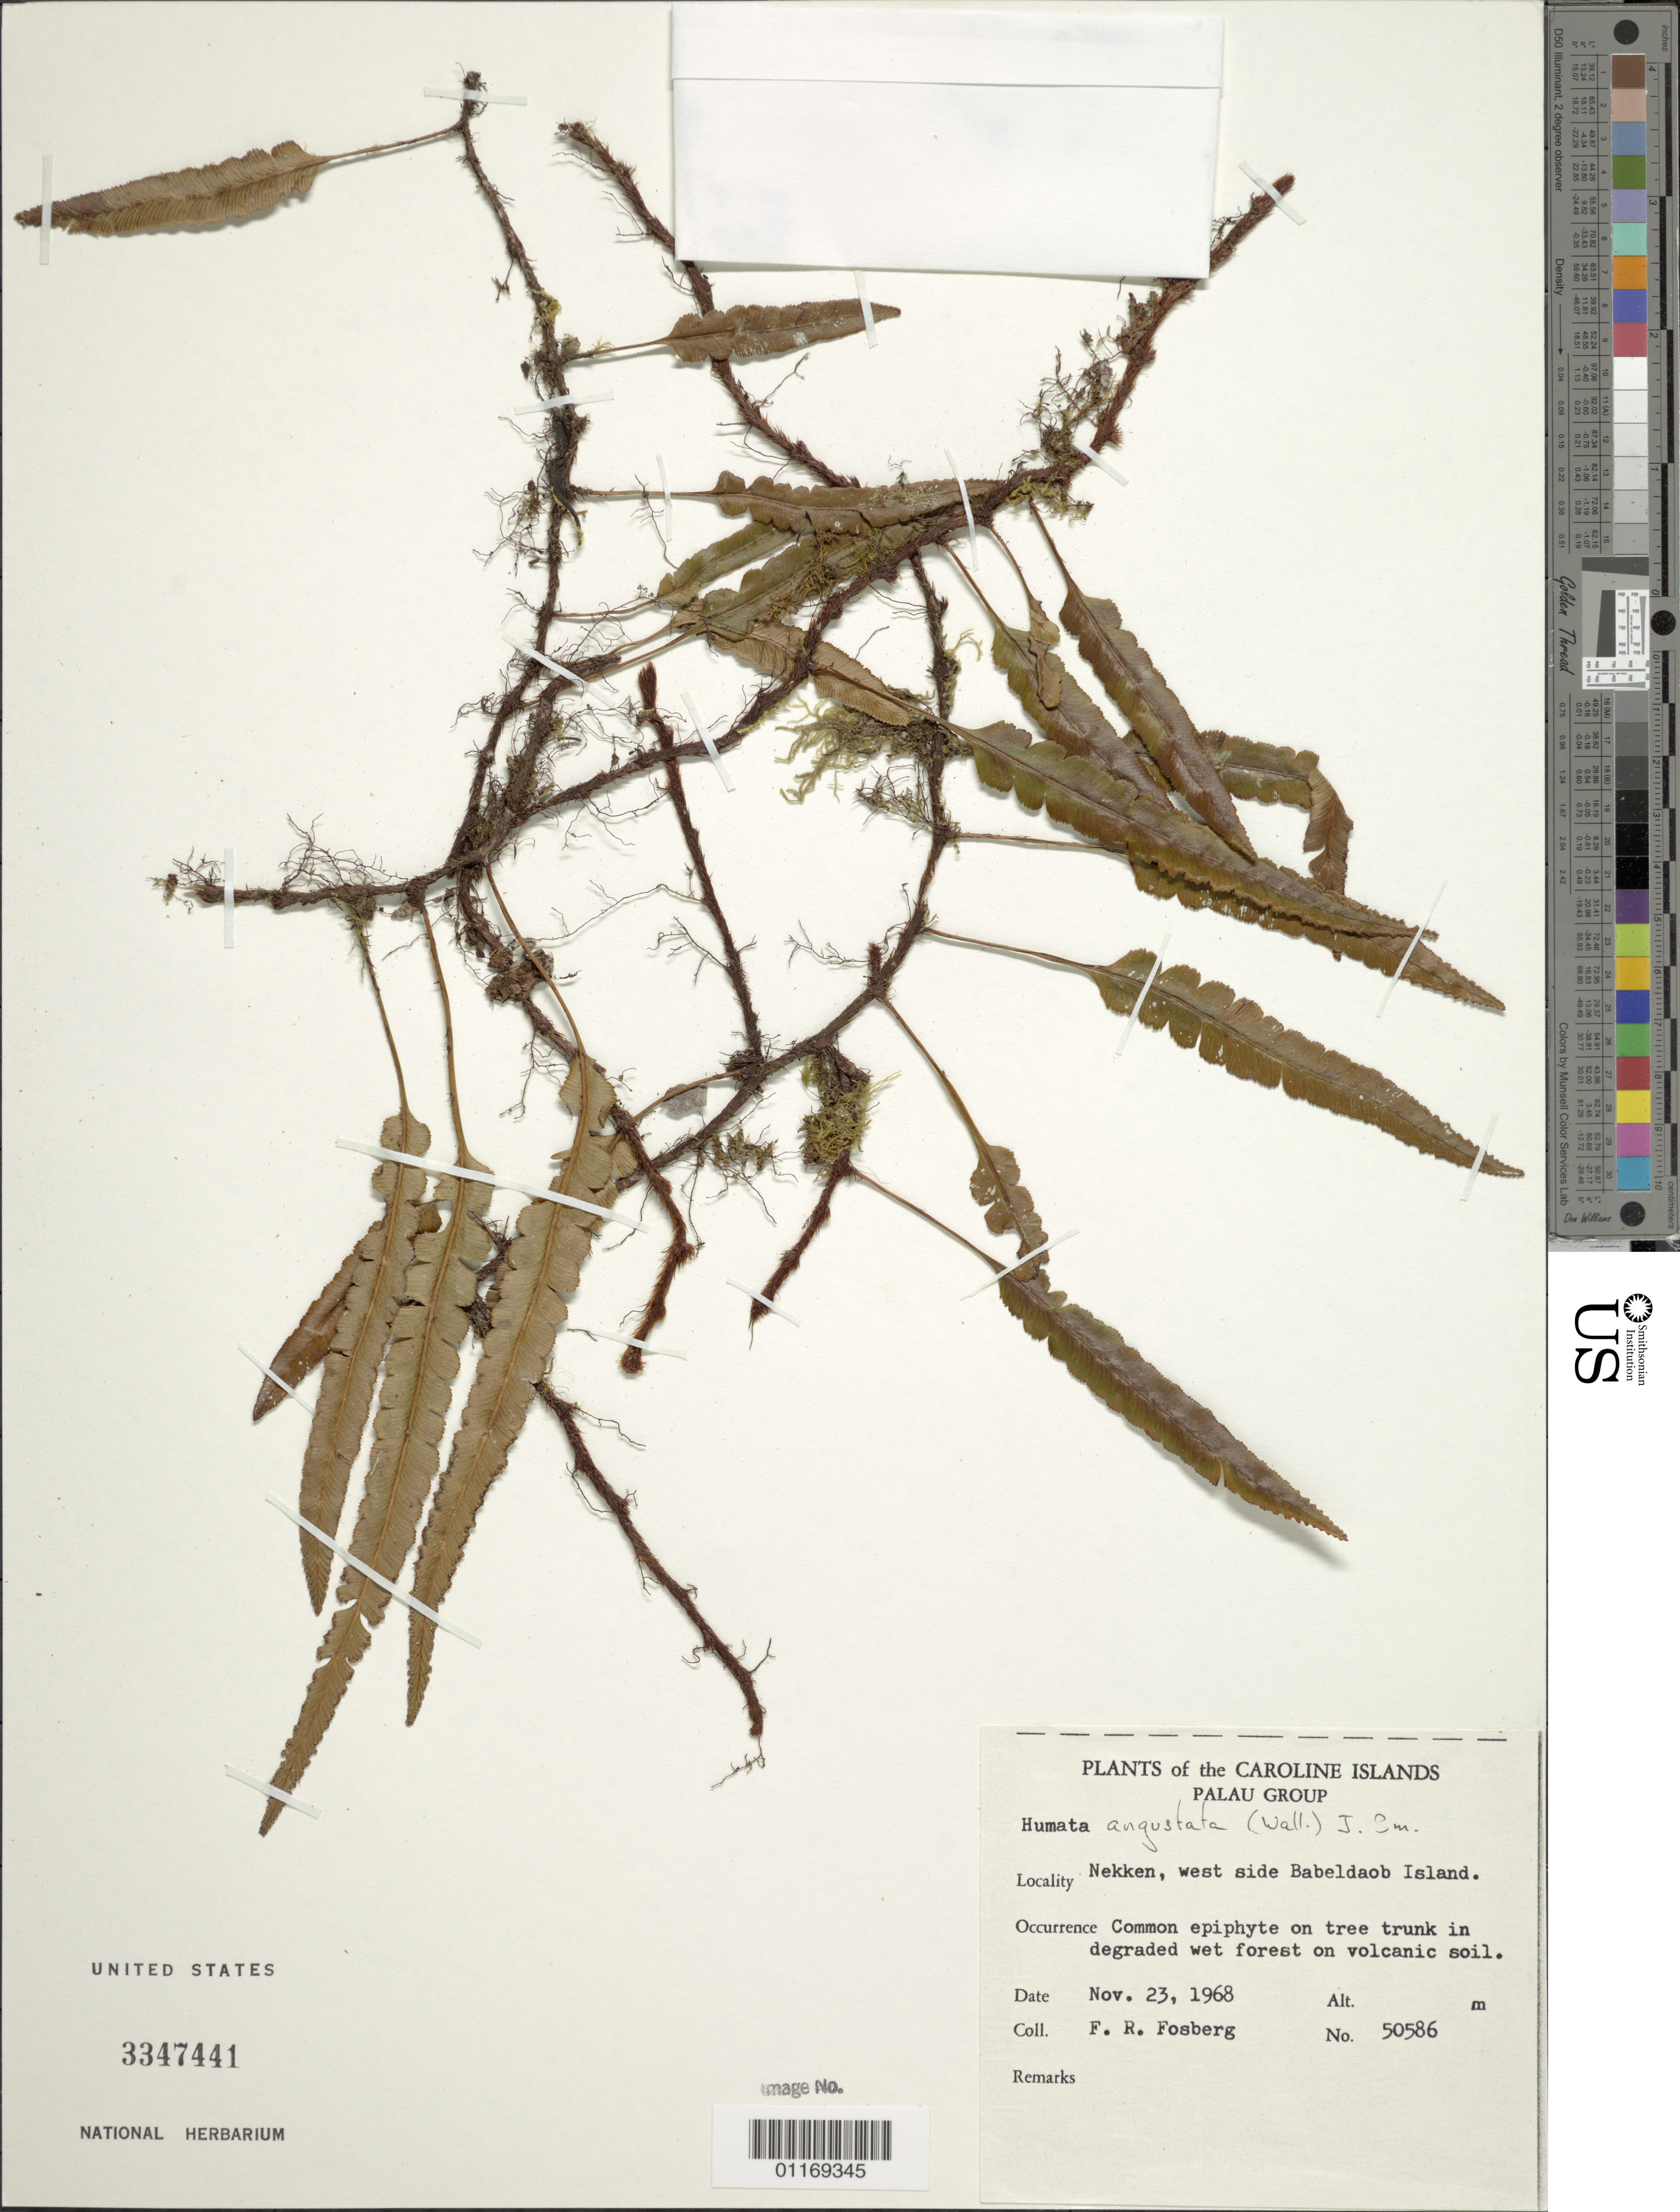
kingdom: Plantae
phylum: Tracheophyta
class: Polypodiopsida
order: Polypodiales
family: Davalliaceae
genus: Davallia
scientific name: Davallia angustata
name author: Wall.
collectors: F. R. Fosberg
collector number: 50586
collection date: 1968-11-23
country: Palau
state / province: Aimeliik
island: Babeldaob [Babelthuap]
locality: Nekken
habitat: Degraded wet forest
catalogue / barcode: US 3347441